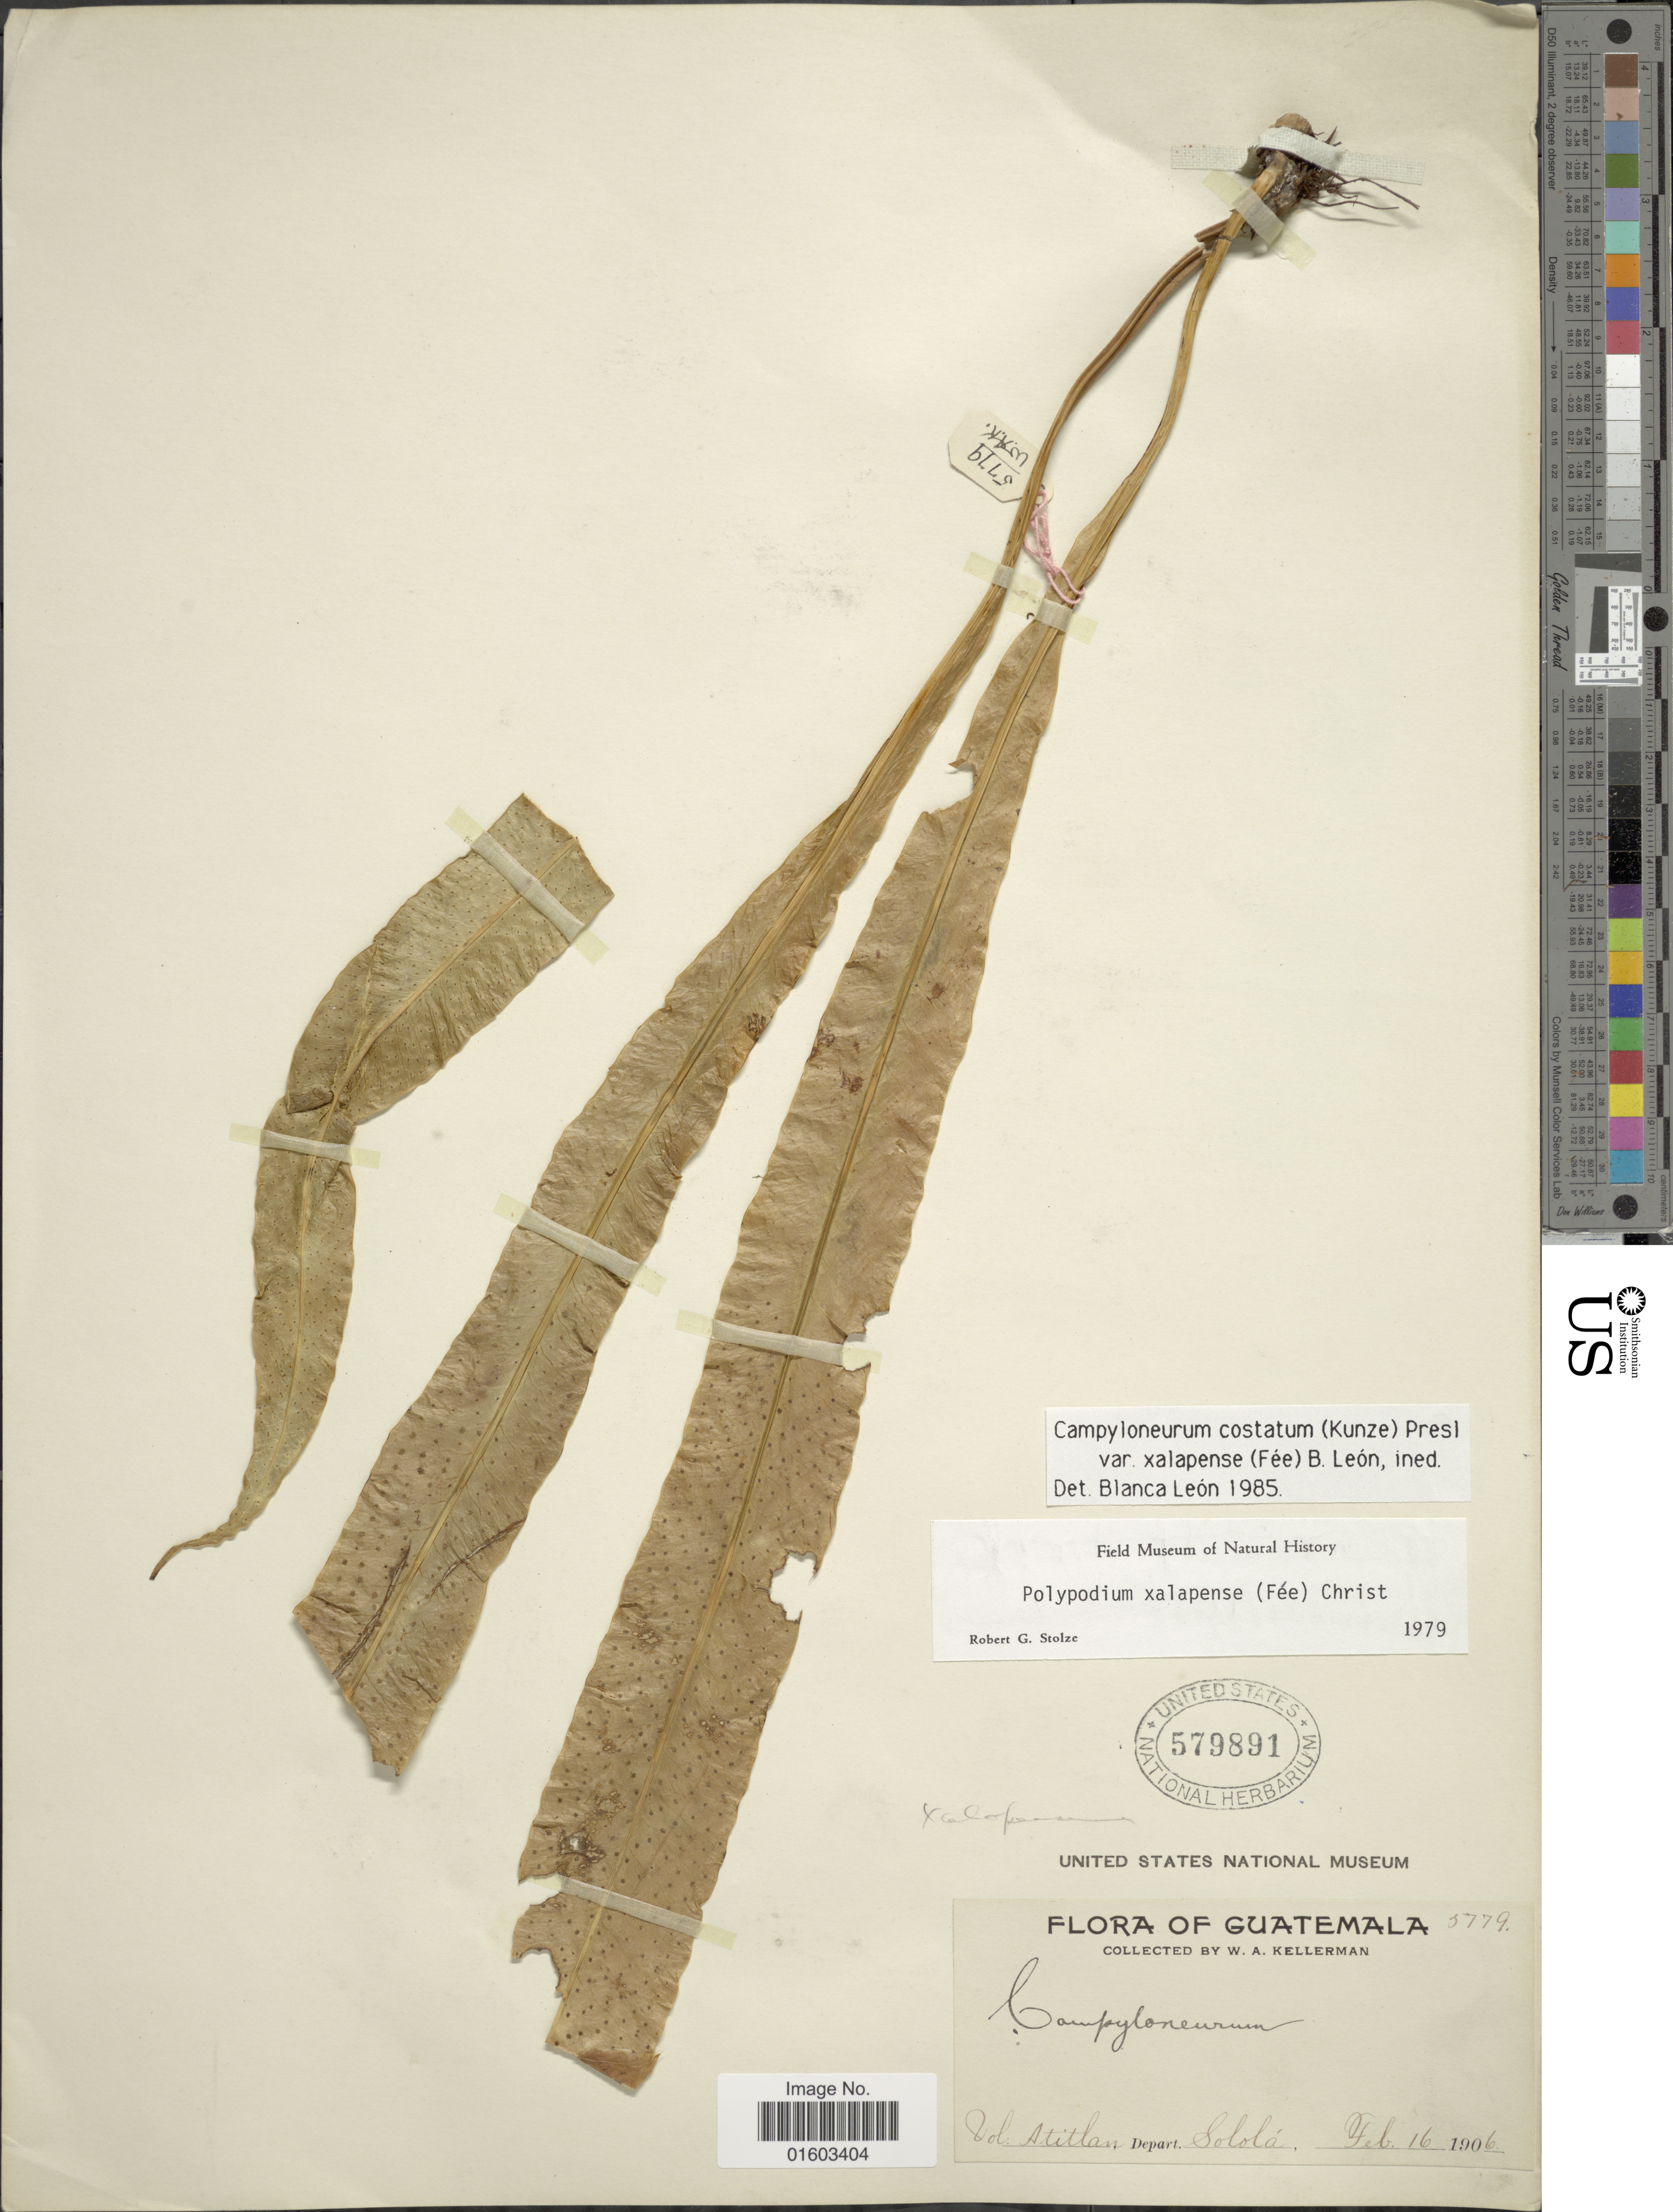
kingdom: Plantae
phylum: Tracheophyta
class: Polypodiopsida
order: Polypodiales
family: Polypodiaceae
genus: Campyloneurum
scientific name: Campyloneurum xalapense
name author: Fée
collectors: W. Kellerman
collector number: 5779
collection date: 1906-02-16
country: Guatemala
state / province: Sololá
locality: Vol. Atitlan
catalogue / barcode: US 579891